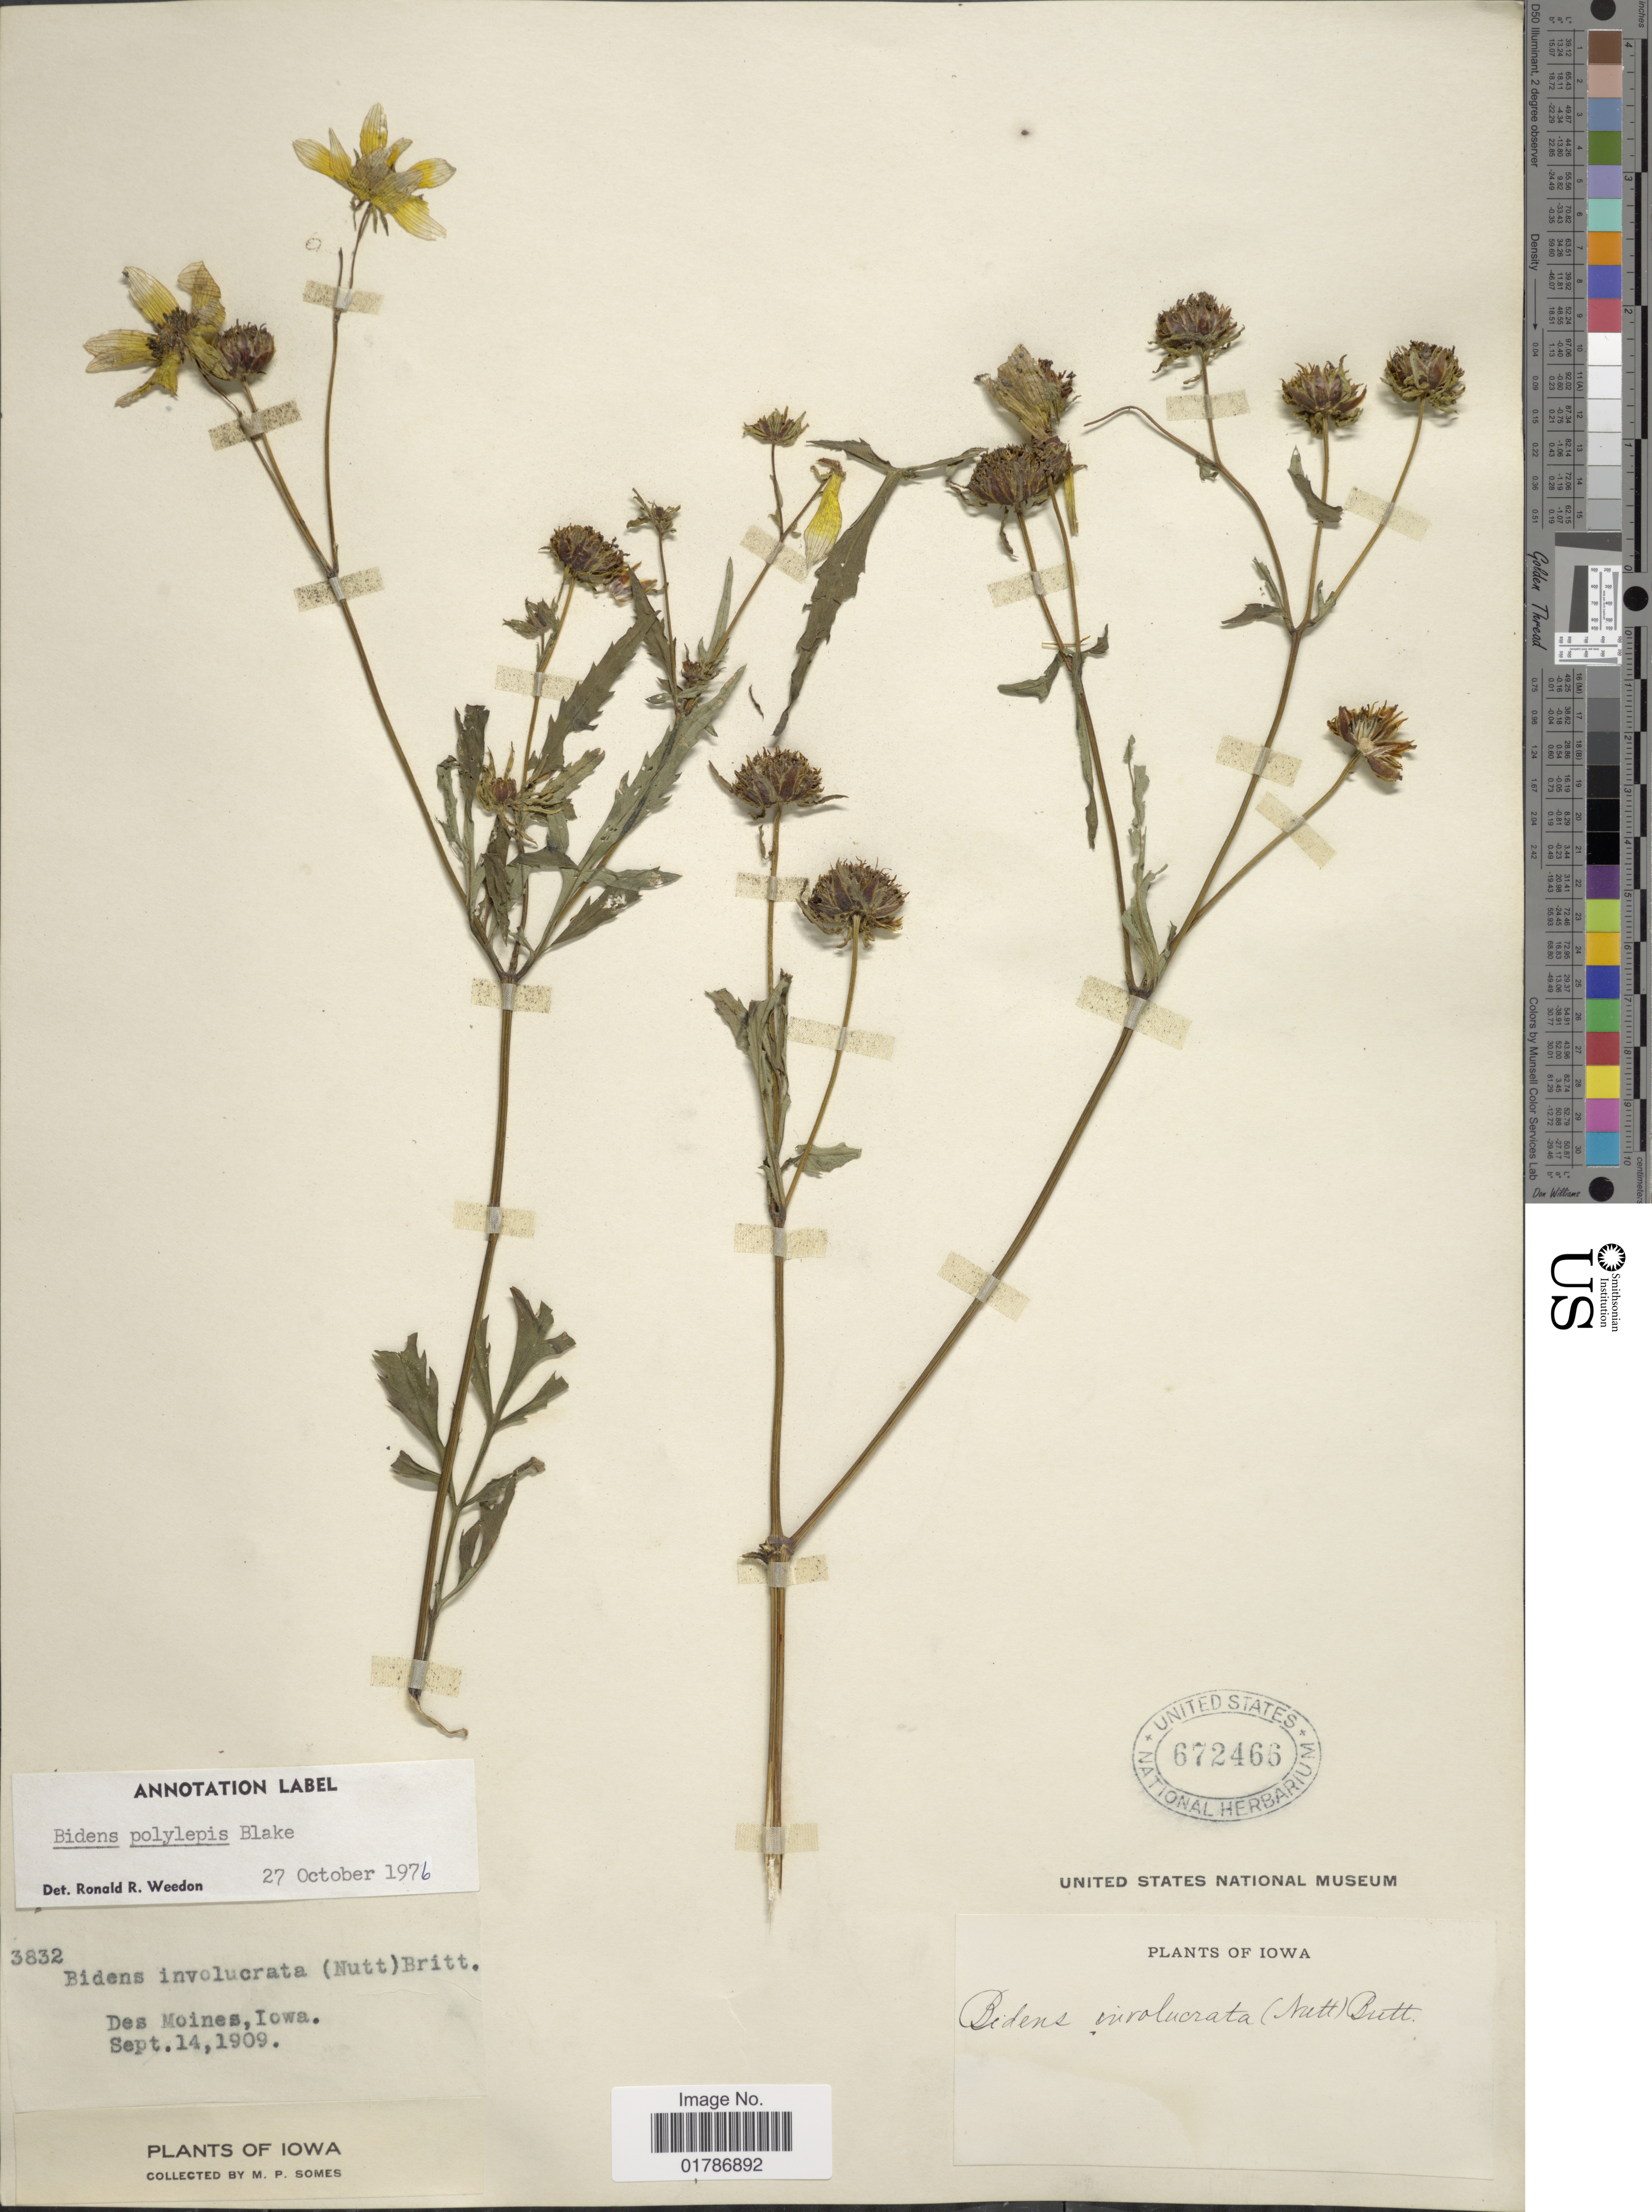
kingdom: Plantae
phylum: Tracheophyta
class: Magnoliopsida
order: Asterales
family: Asteraceae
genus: Bidens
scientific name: Bidens polylepis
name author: S.F. Blake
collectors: M. Somes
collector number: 3832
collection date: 1909-09-14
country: United States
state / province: Iowa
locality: Des Moines, Iowa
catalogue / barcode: US 672466